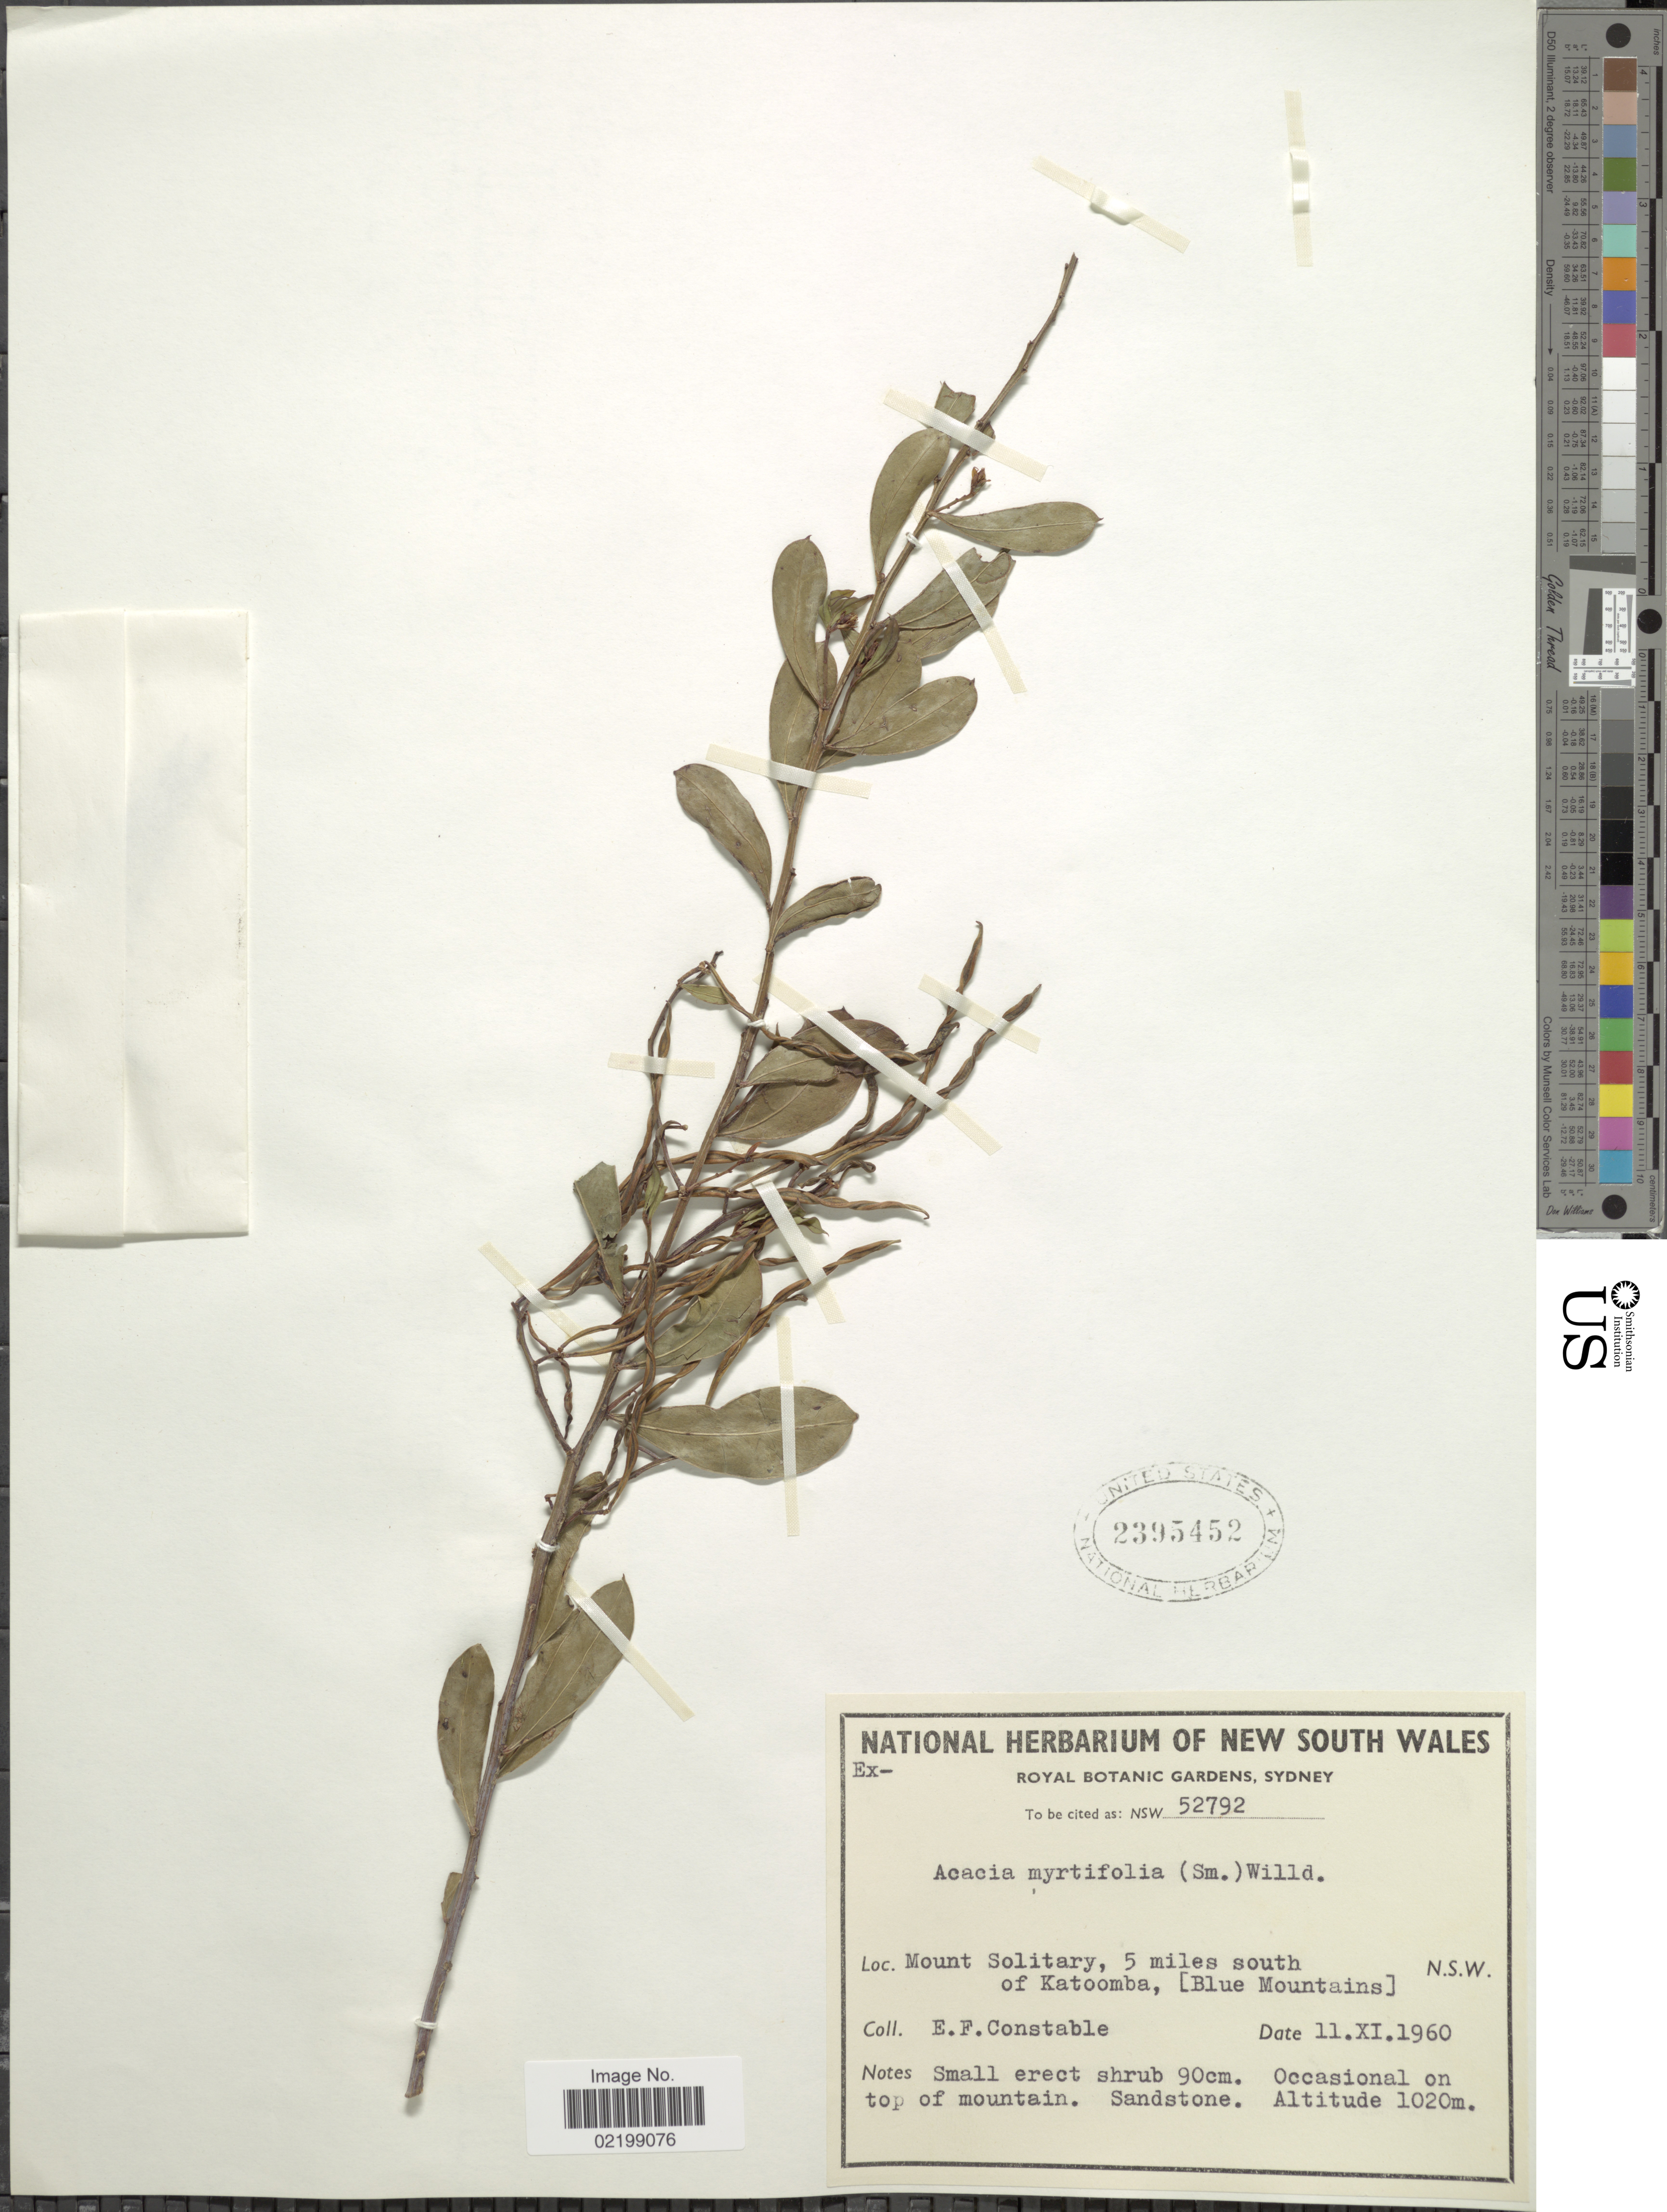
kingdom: Plantae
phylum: Tracheophyta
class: Magnoliopsida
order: Fabales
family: Fabaceae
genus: Acacia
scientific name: Acacia myrtifolia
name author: (Sm.) Willd.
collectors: E. F. Constable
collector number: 52792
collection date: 1960-11-11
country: Australia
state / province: New South Wales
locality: Mount Solitary, 5 miles south of Katoomba, (Blue Mountains), occasional top of mountain, sandstone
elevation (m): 1020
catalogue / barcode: US 2395452